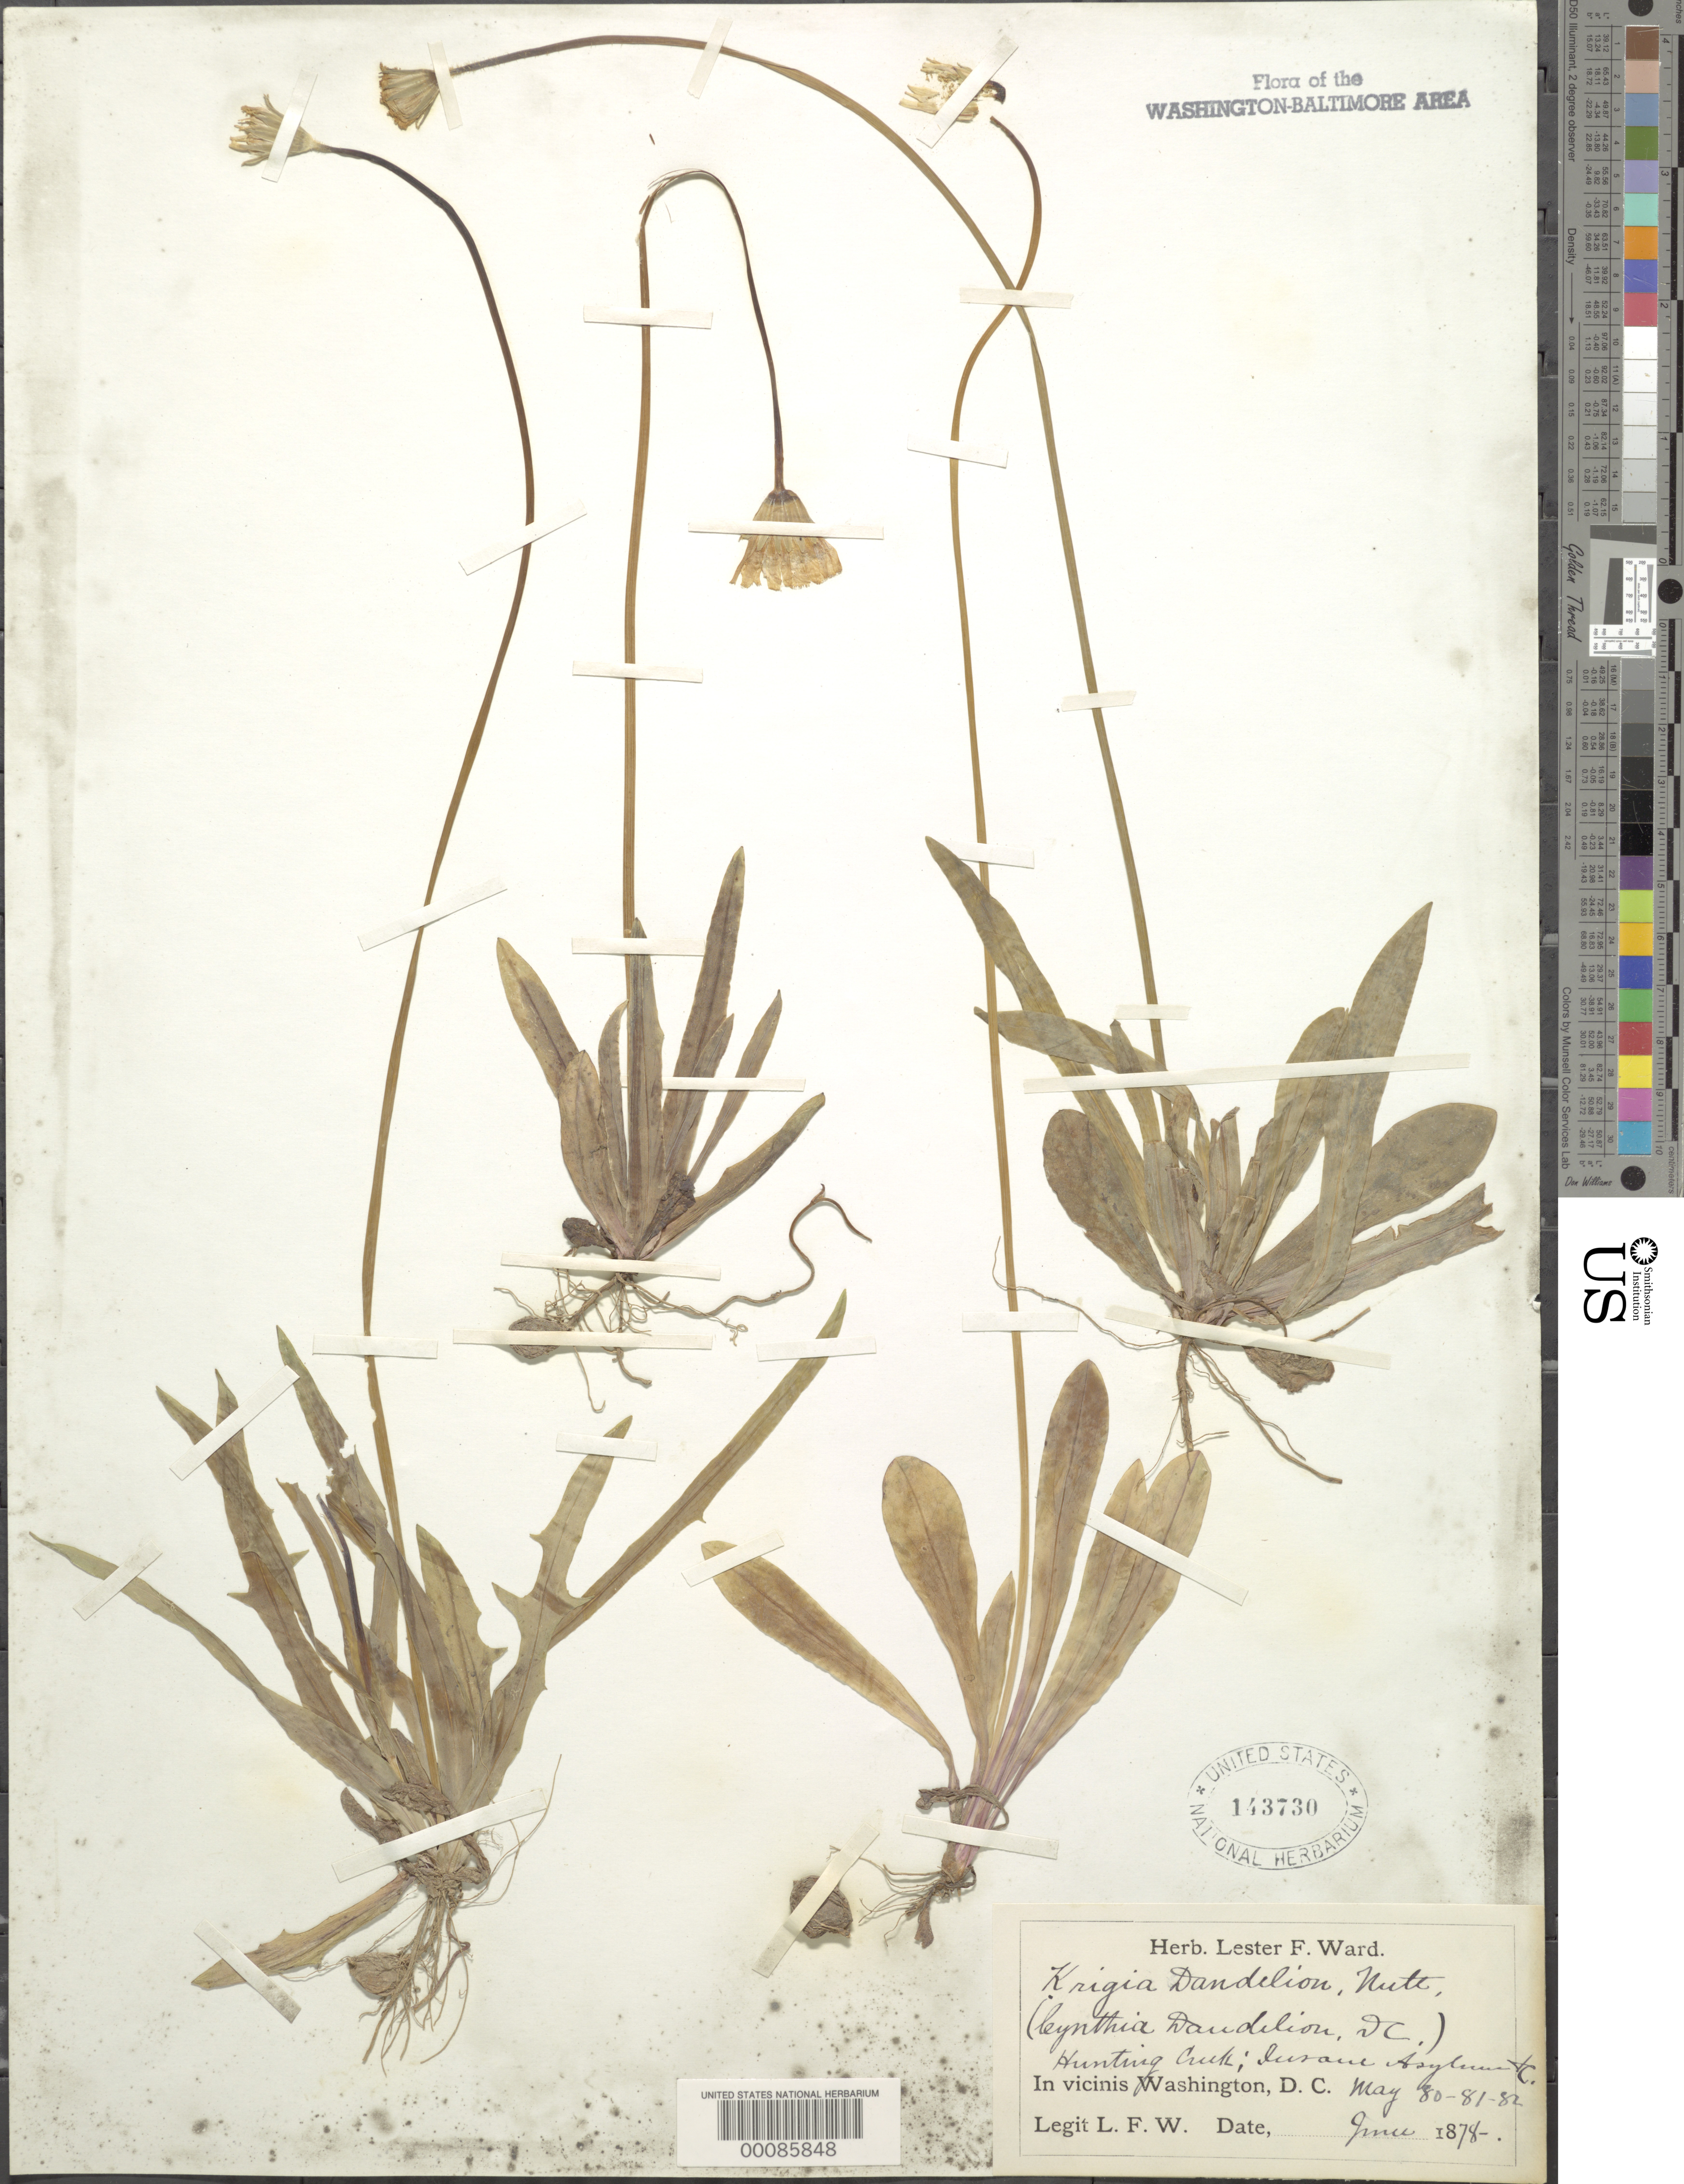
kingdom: Plantae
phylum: Tracheophyta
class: Magnoliopsida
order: Asterales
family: Asteraceae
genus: Krigia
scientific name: Krigia dandelion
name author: (L.) Nutt.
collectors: L. F. Ward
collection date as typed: Jun 1878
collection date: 1878-06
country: United States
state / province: Virginia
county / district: Fairfax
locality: Hunting Creek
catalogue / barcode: US 143730